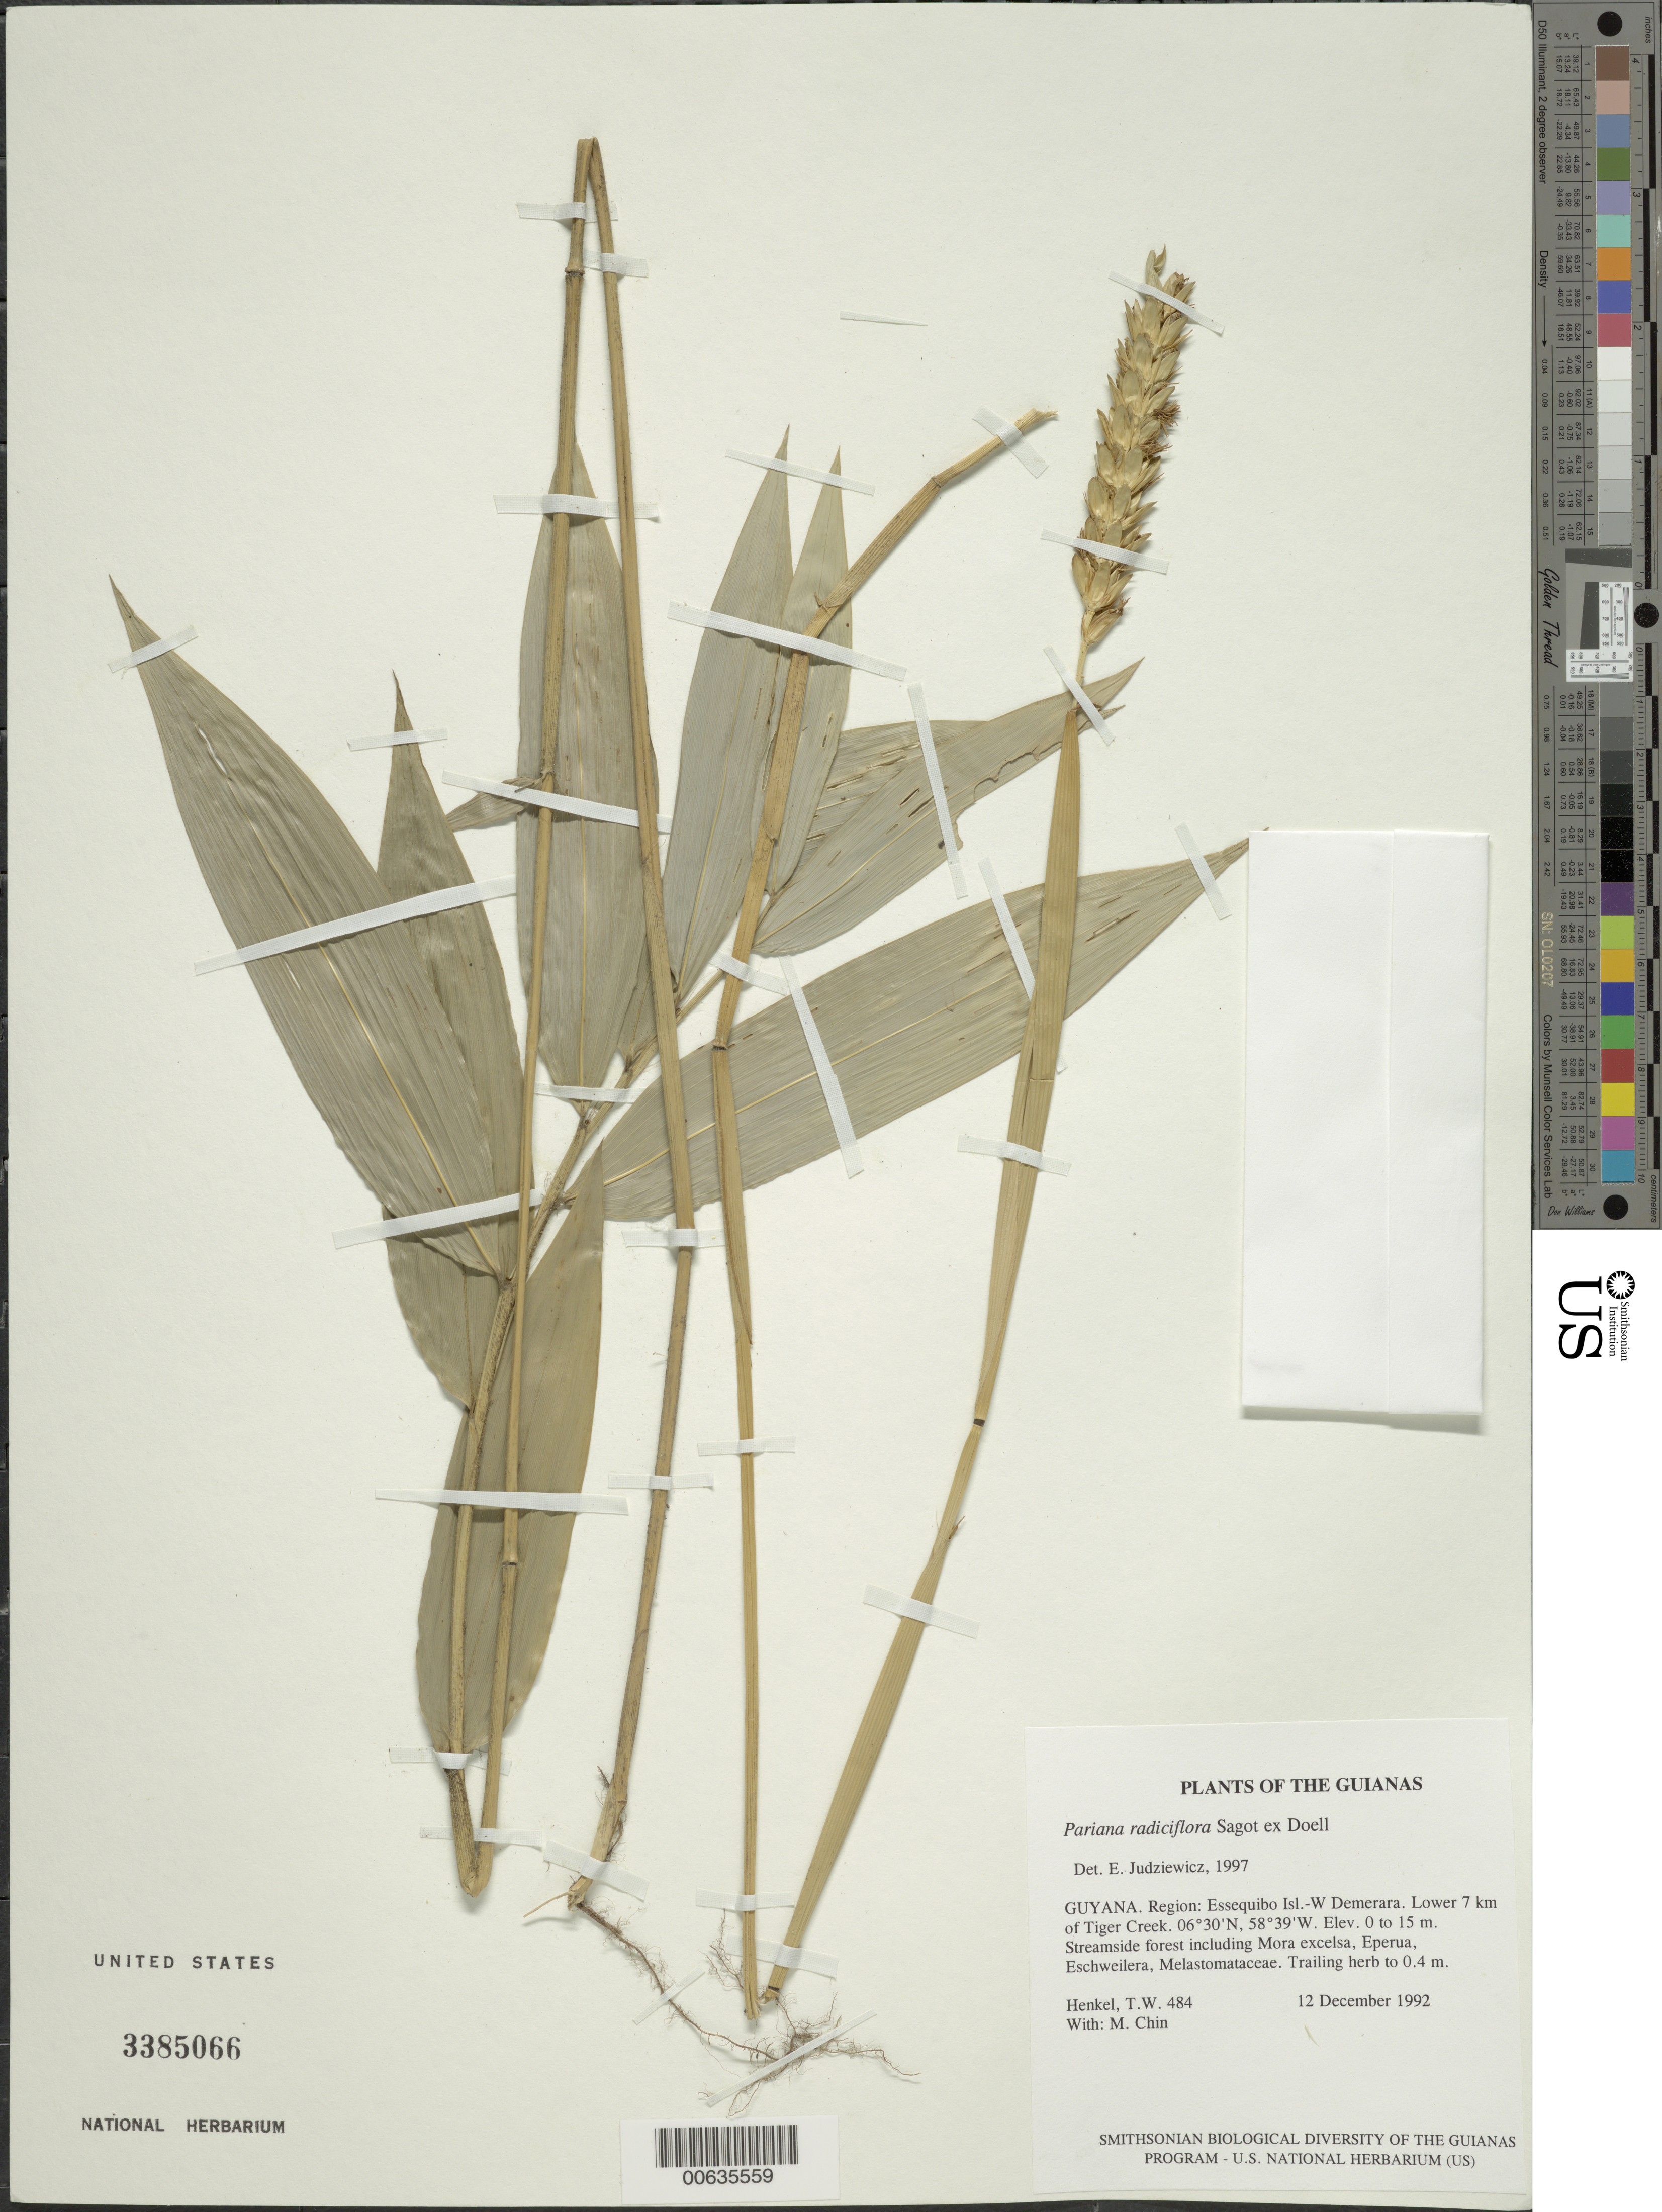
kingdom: Plantae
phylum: Tracheophyta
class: Liliopsida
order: Poales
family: Poaceae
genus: Pariana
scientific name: Pariana radiciflora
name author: Sagot ex Döll in Mart.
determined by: Judziewicz, E. J.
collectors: T. Henkel & M. Chin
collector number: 484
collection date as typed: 12 December 1992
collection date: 1992-12-12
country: Guyana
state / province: Essequibo Isl-W. Demerara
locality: Lower 7 km of Tiger Creek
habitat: Streamside forest including Mora excelsa, Eperua, Eschweilera, Melastomataceae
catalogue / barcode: US 3385066